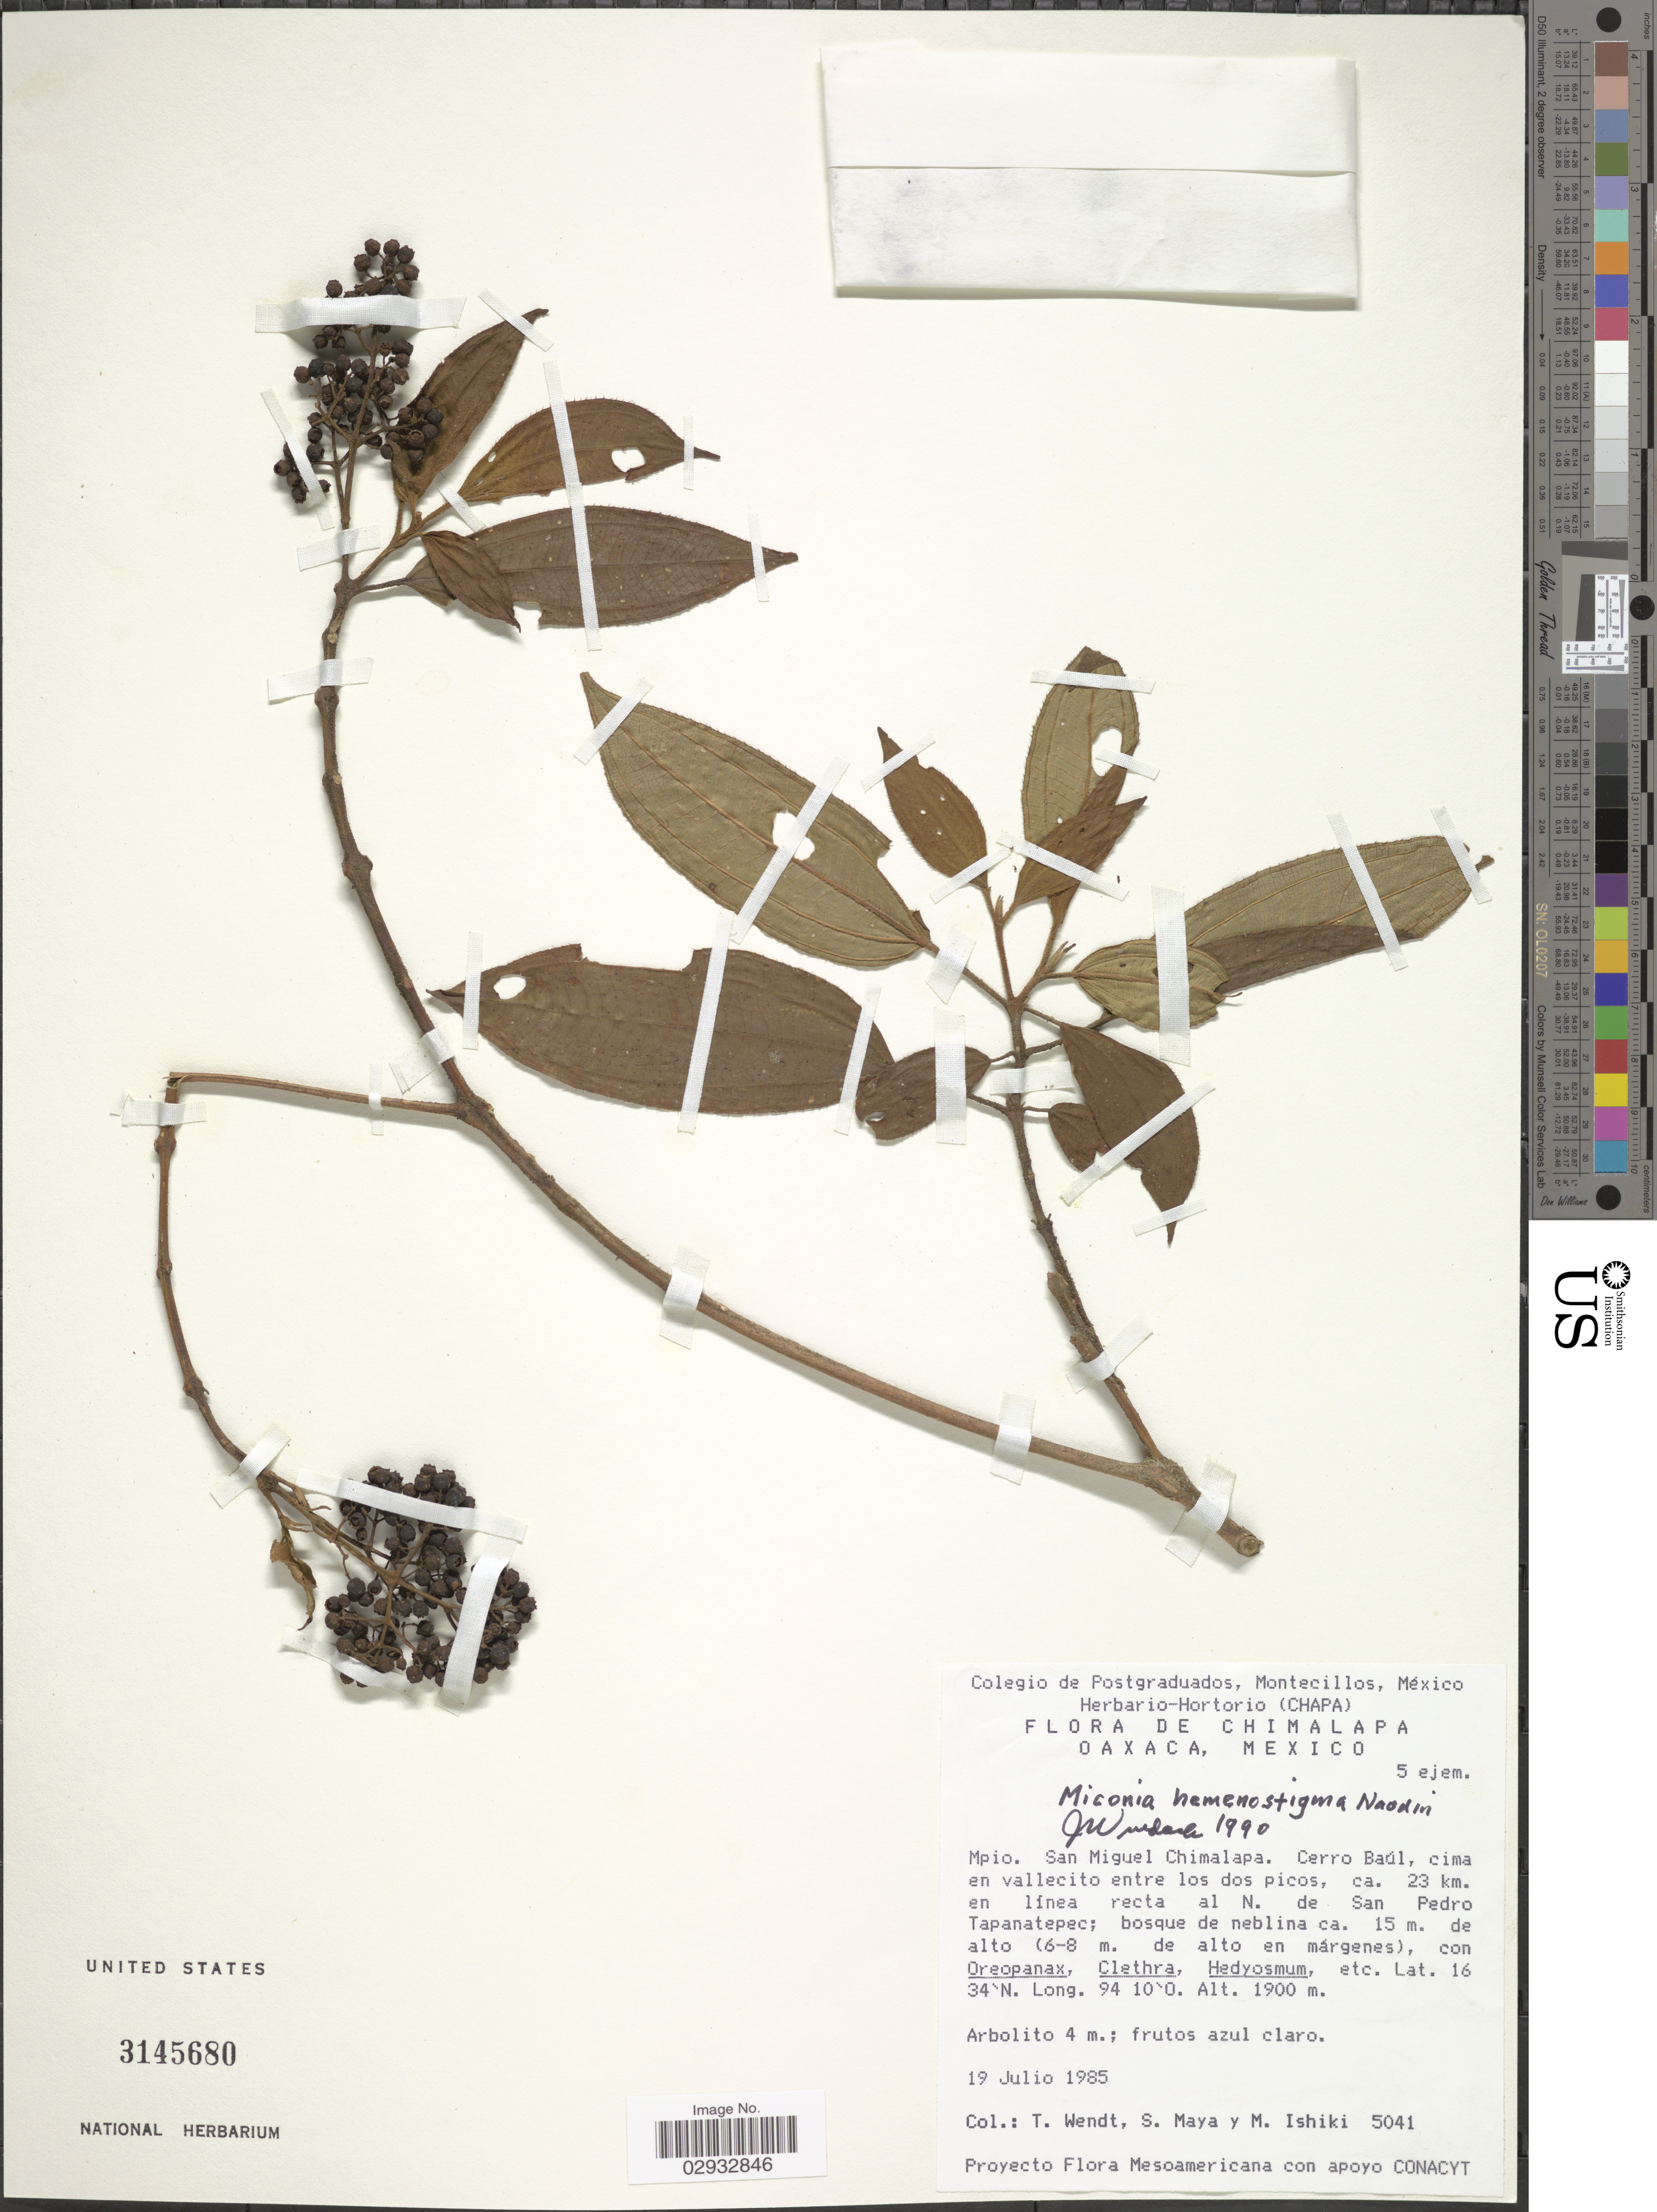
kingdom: Plantae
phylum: Tracheophyta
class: Magnoliopsida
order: Myrtales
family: Melastomataceae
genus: Miconia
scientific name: Miconia hemenostigma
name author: Naudin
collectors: T. L. Wendt, S. Maya & M. Ishiki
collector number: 5041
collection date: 1985-07-19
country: Mexico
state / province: Oaxaca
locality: Chimalapa.Mpio. San Miguel Chimalapa. Cerro Baúl, cima en vallecito entre los dos picos, ca. 23 km. en línea recta al N. de San Pedro Tapanatepec.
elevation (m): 1900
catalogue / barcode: US 3145680